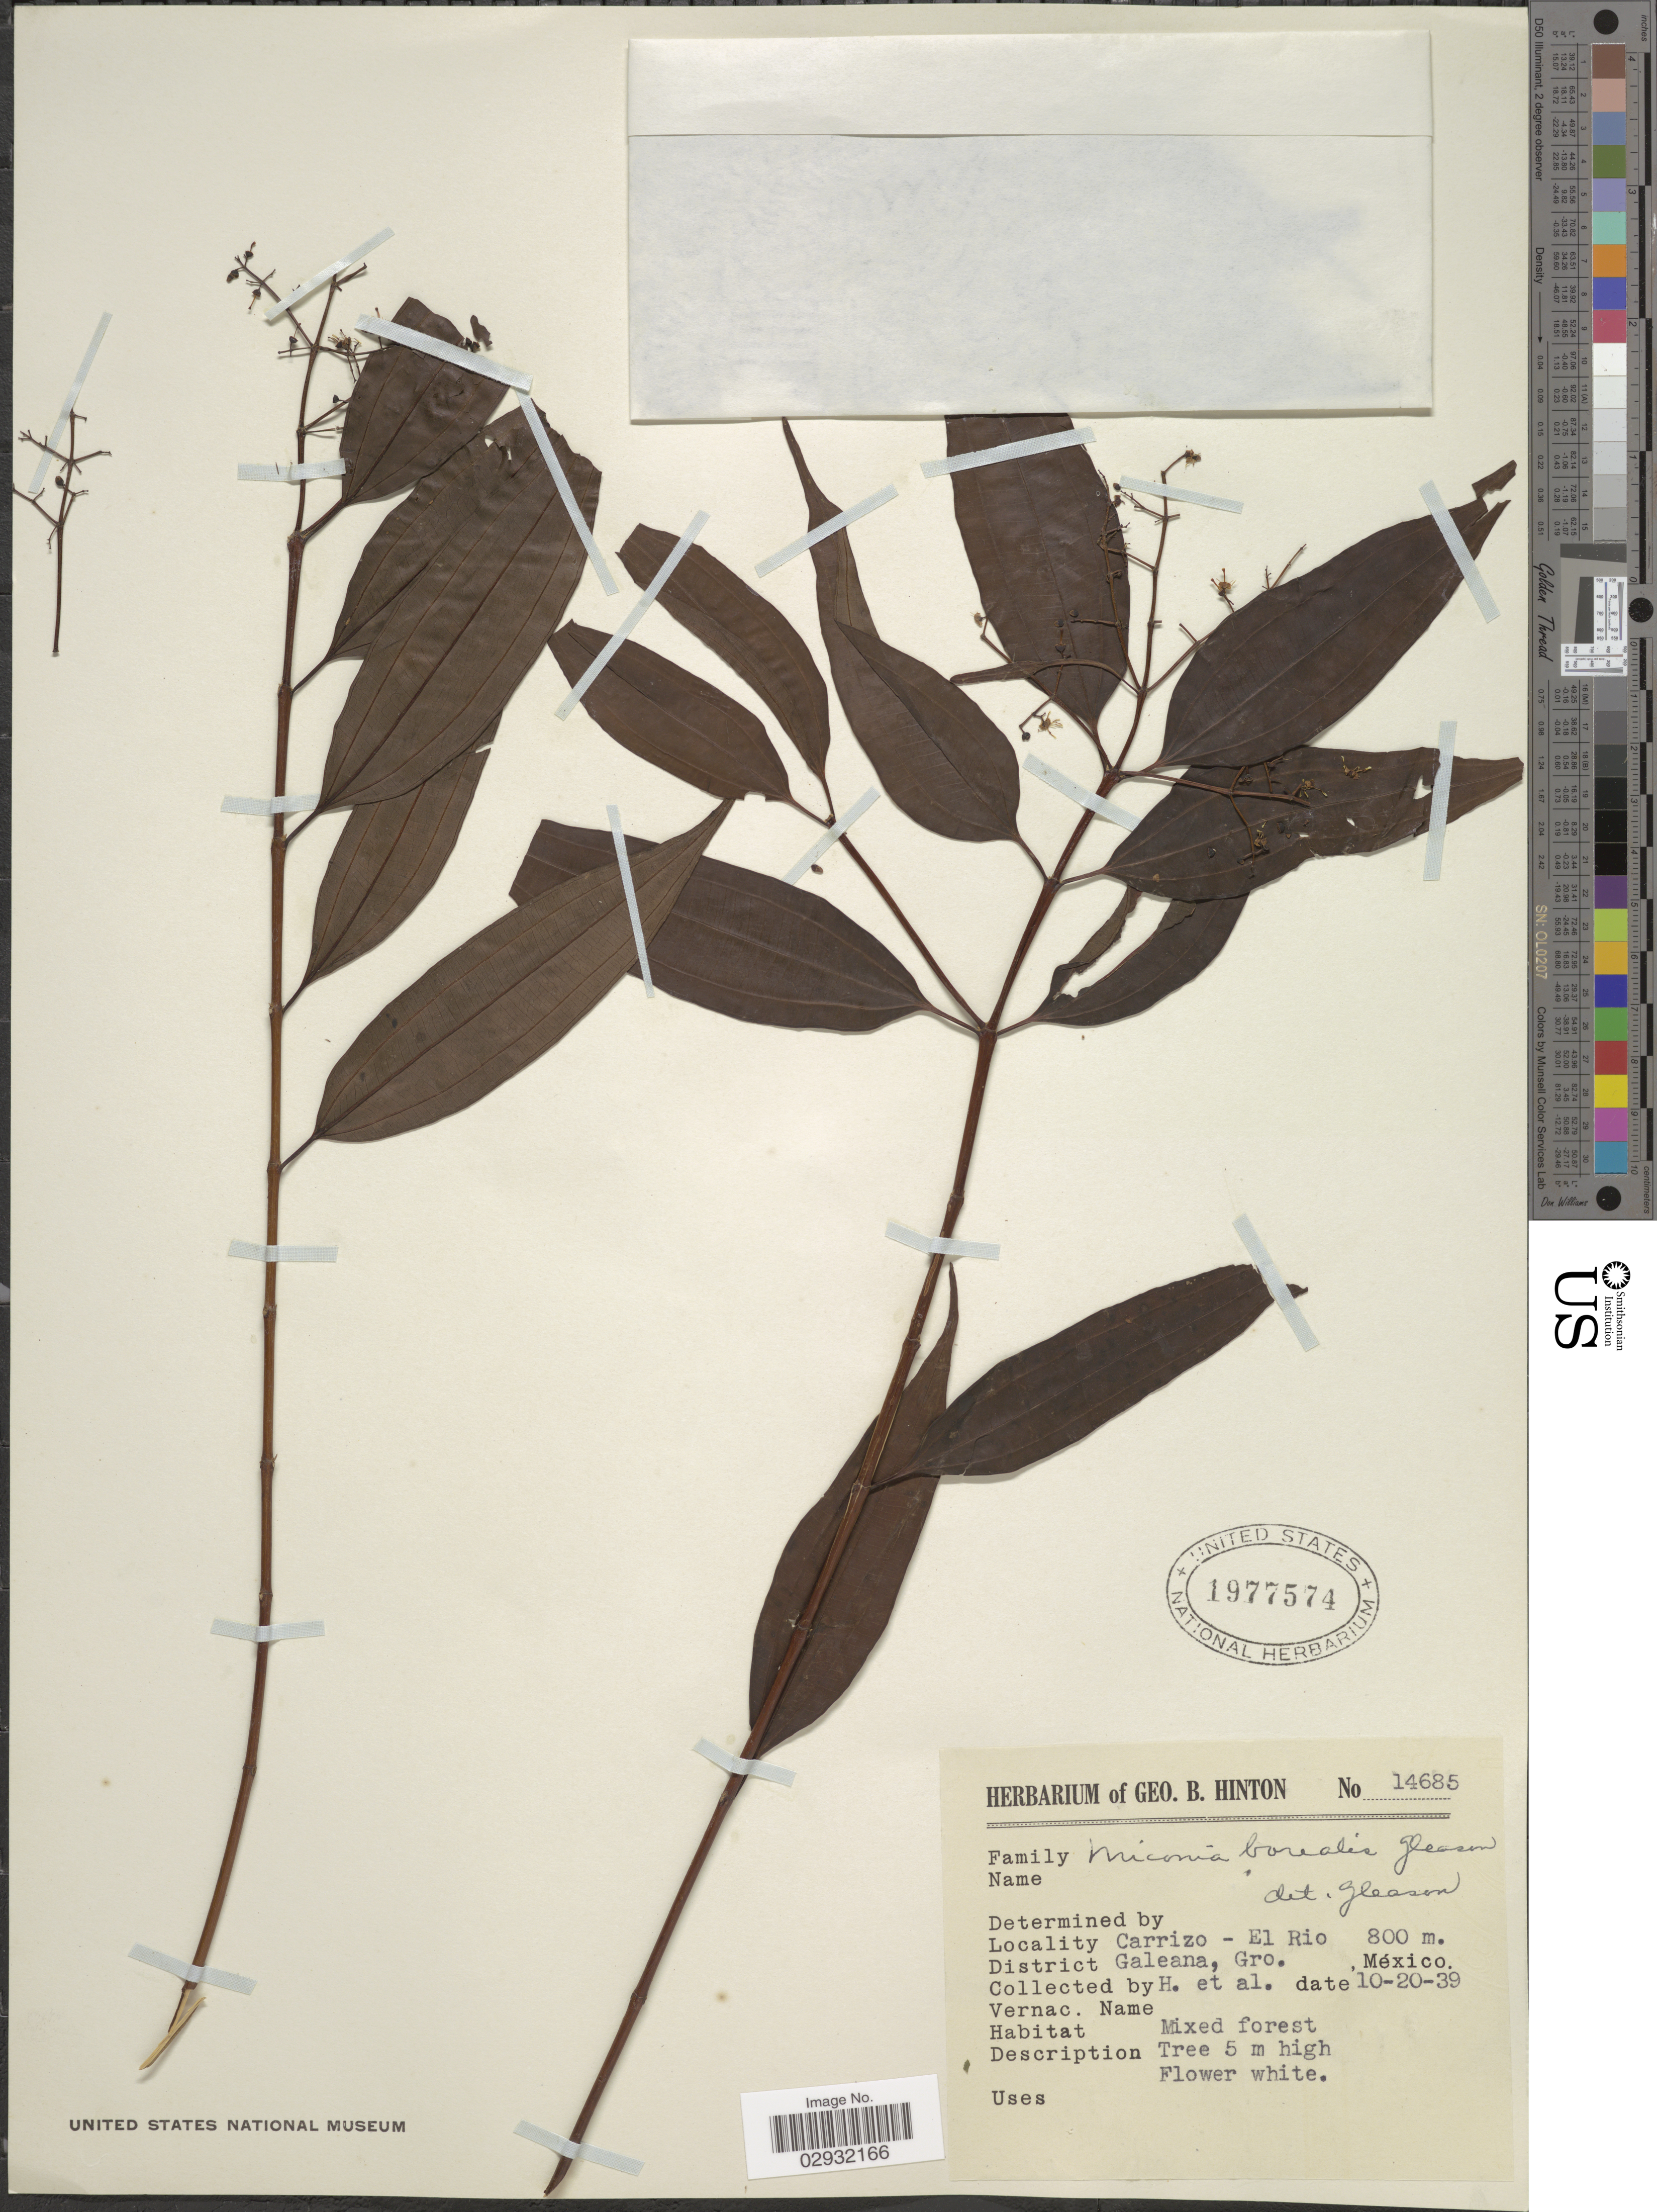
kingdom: Plantae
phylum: Tracheophyta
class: Magnoliopsida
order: Myrtales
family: Melastomataceae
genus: Miconia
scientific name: Miconia borealis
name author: Gleason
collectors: G. B. Hinton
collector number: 14685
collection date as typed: Transcribed d/m/y: 20/10/39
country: Mexico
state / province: Guerrero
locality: Carrizo - El Rio, District Galeana, Gro., México.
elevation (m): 800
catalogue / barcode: US 1977574